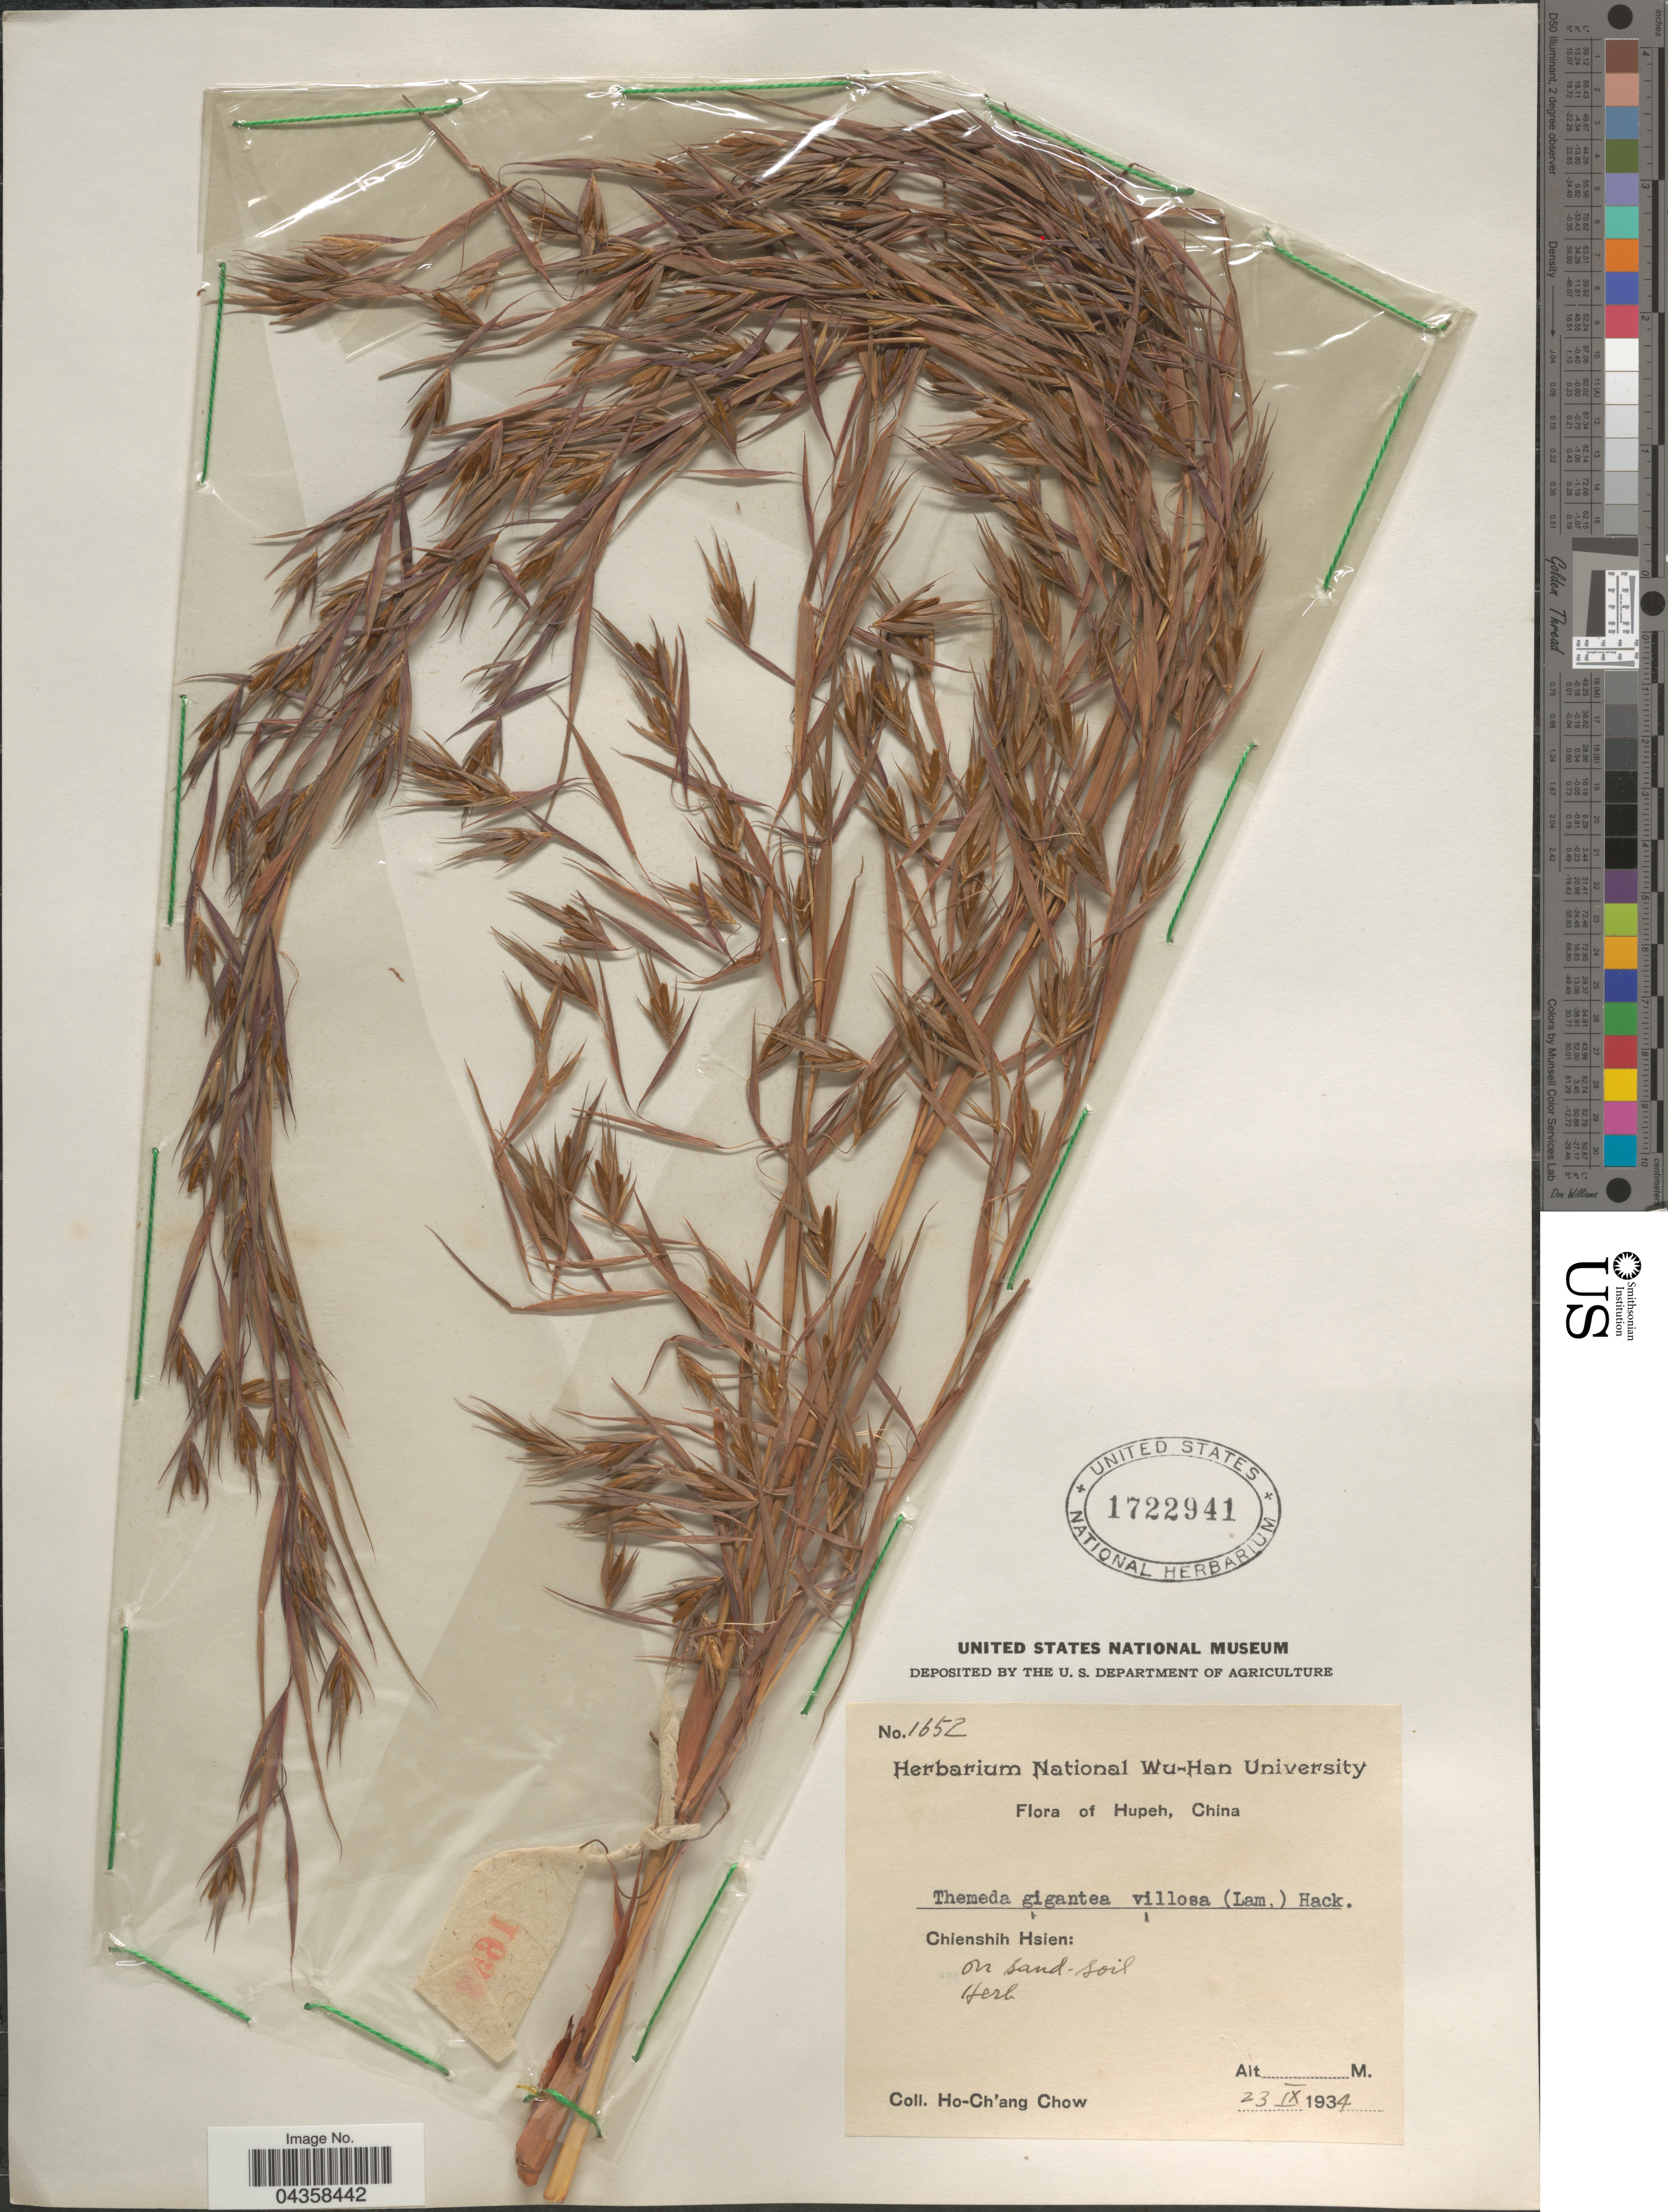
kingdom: Plantae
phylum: Tracheophyta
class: Liliopsida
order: Poales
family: Poaceae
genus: Themeda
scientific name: Themeda villosa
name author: (Lam.) A. Camus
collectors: H. Chow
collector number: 1652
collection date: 1934-09-23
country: China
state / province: Hubei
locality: Hupeh. Chienshih Hsien: on sand-soil.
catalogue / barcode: US 1722941